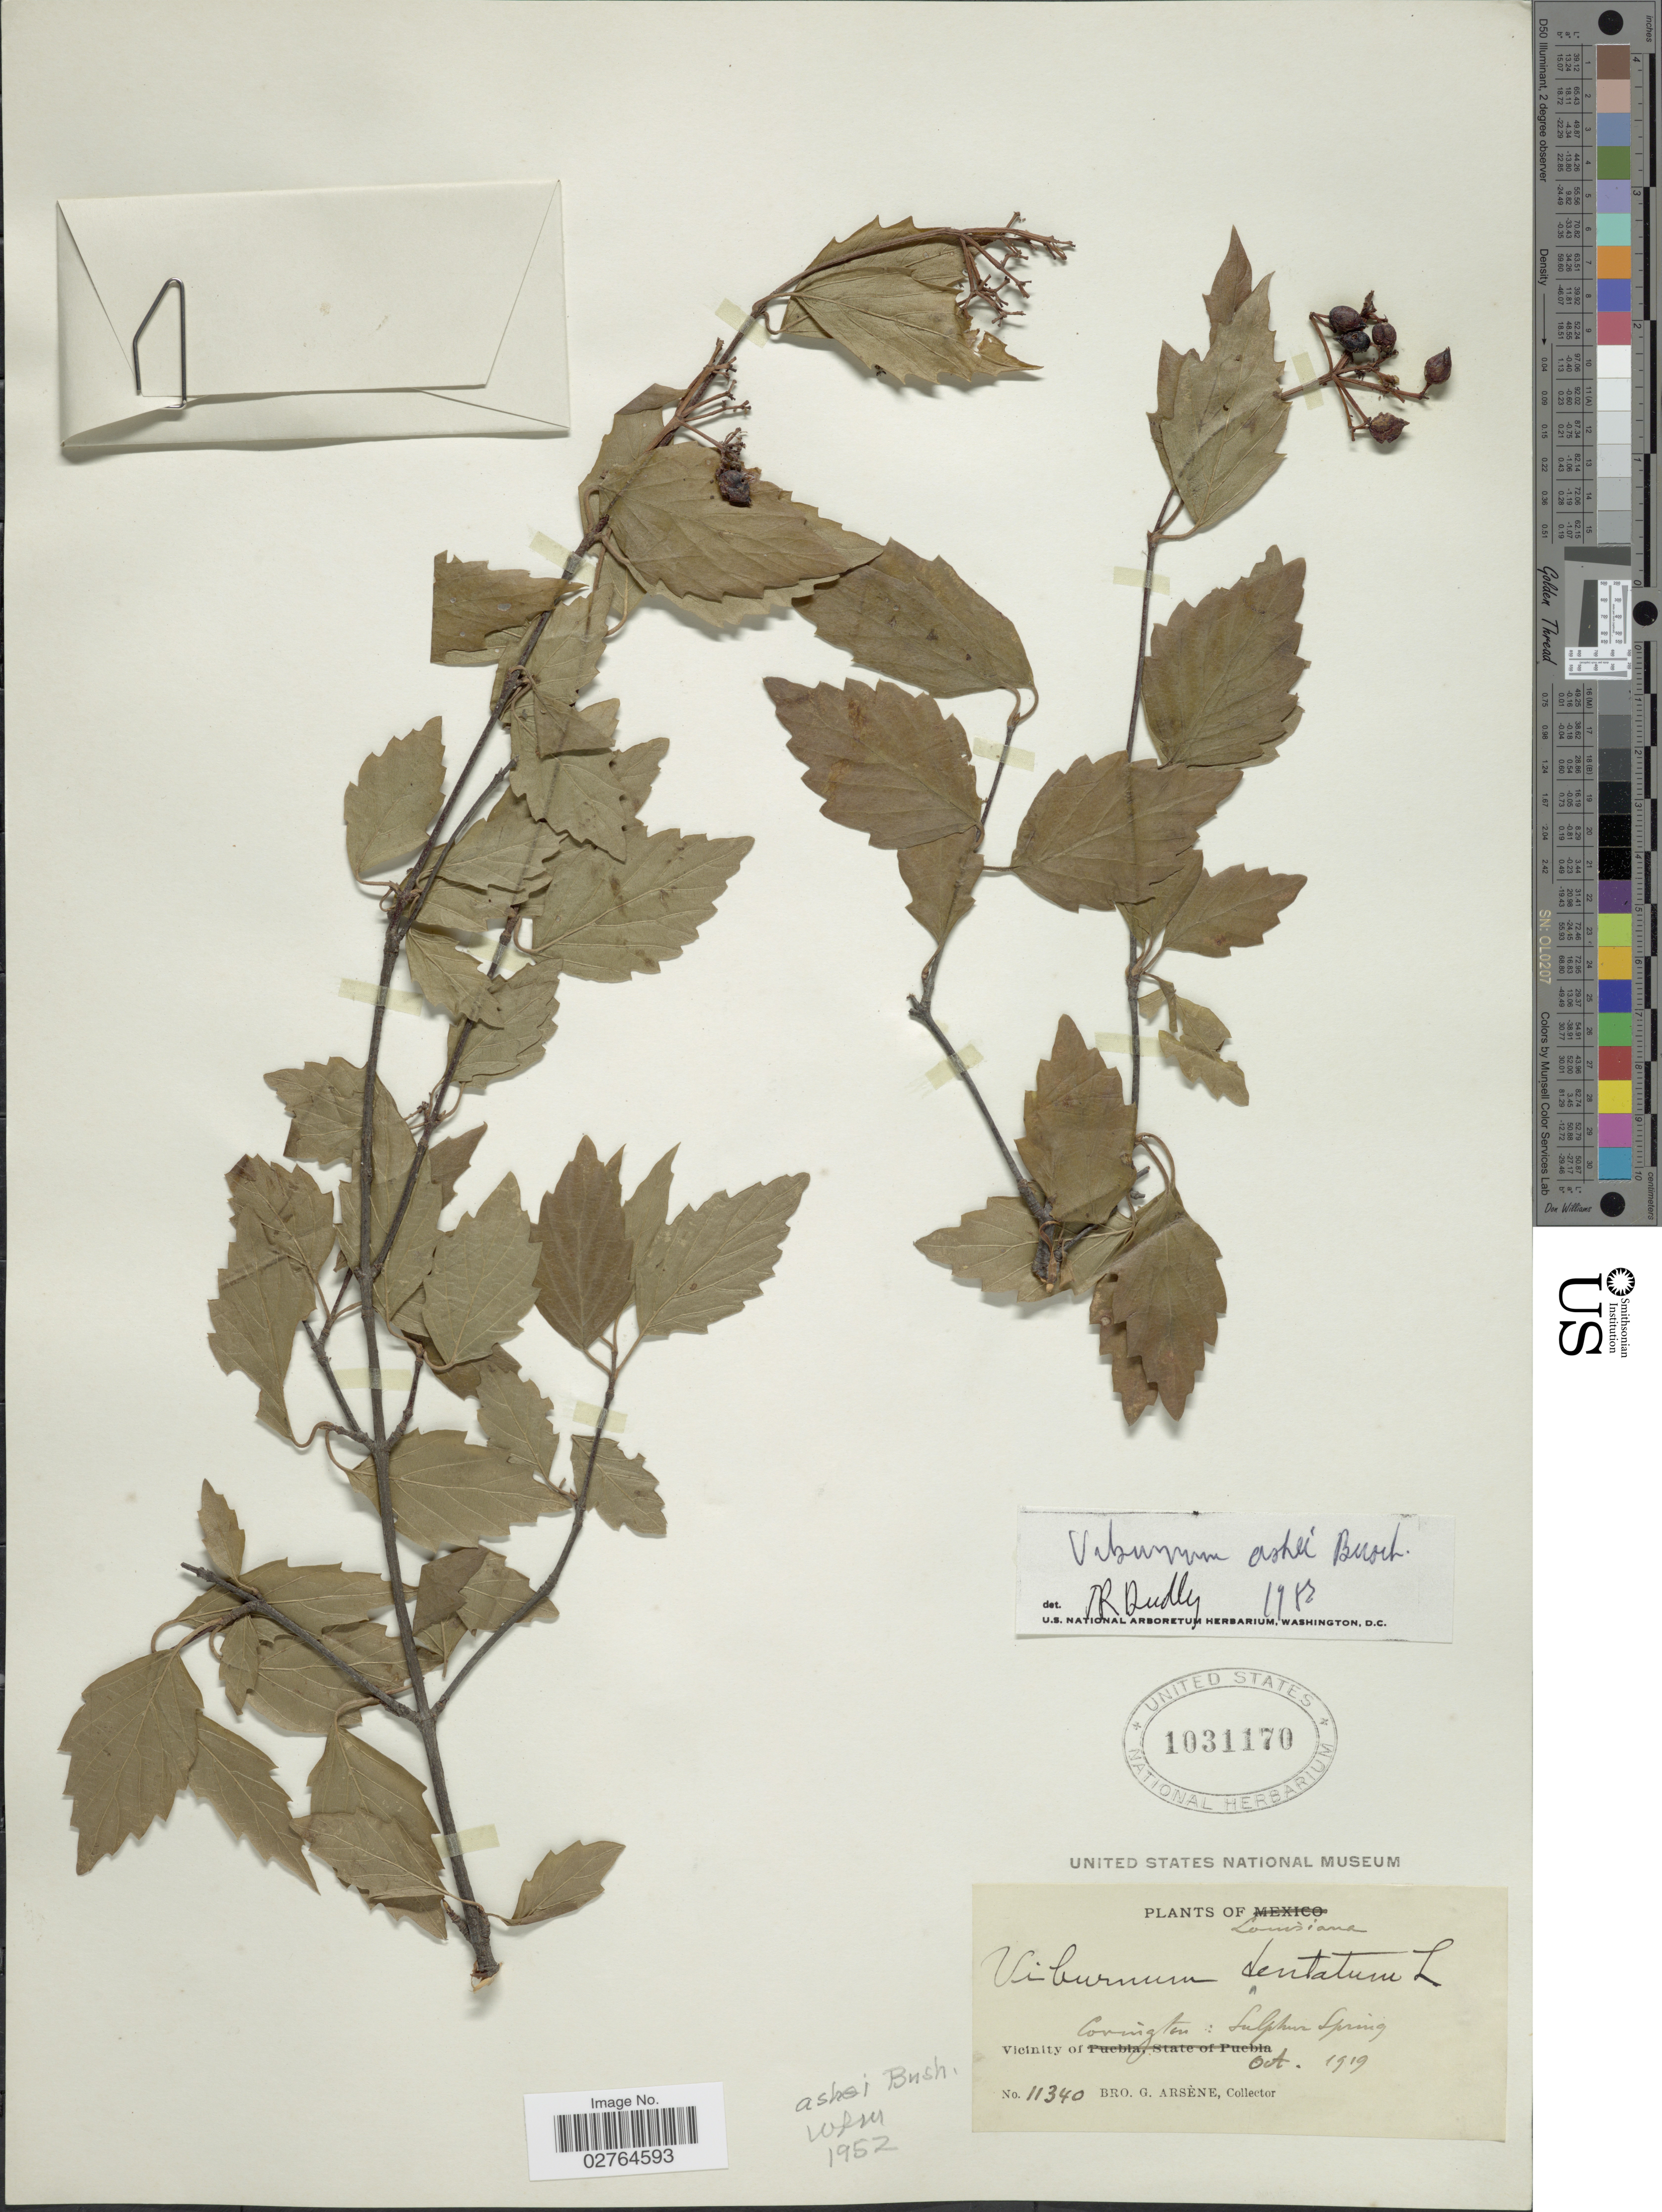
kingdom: Plantae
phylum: Tracheophyta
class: Magnoliopsida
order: Dipsacales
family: Viburnaceae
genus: Viburnum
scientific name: Viburnum scabrellum var. ashei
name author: (Bush) McAtee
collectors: Bro. G. Arsène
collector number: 11340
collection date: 1919-10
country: United States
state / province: Louisiana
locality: Vicinity of Covington, Sulphur Springs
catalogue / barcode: US 1031170